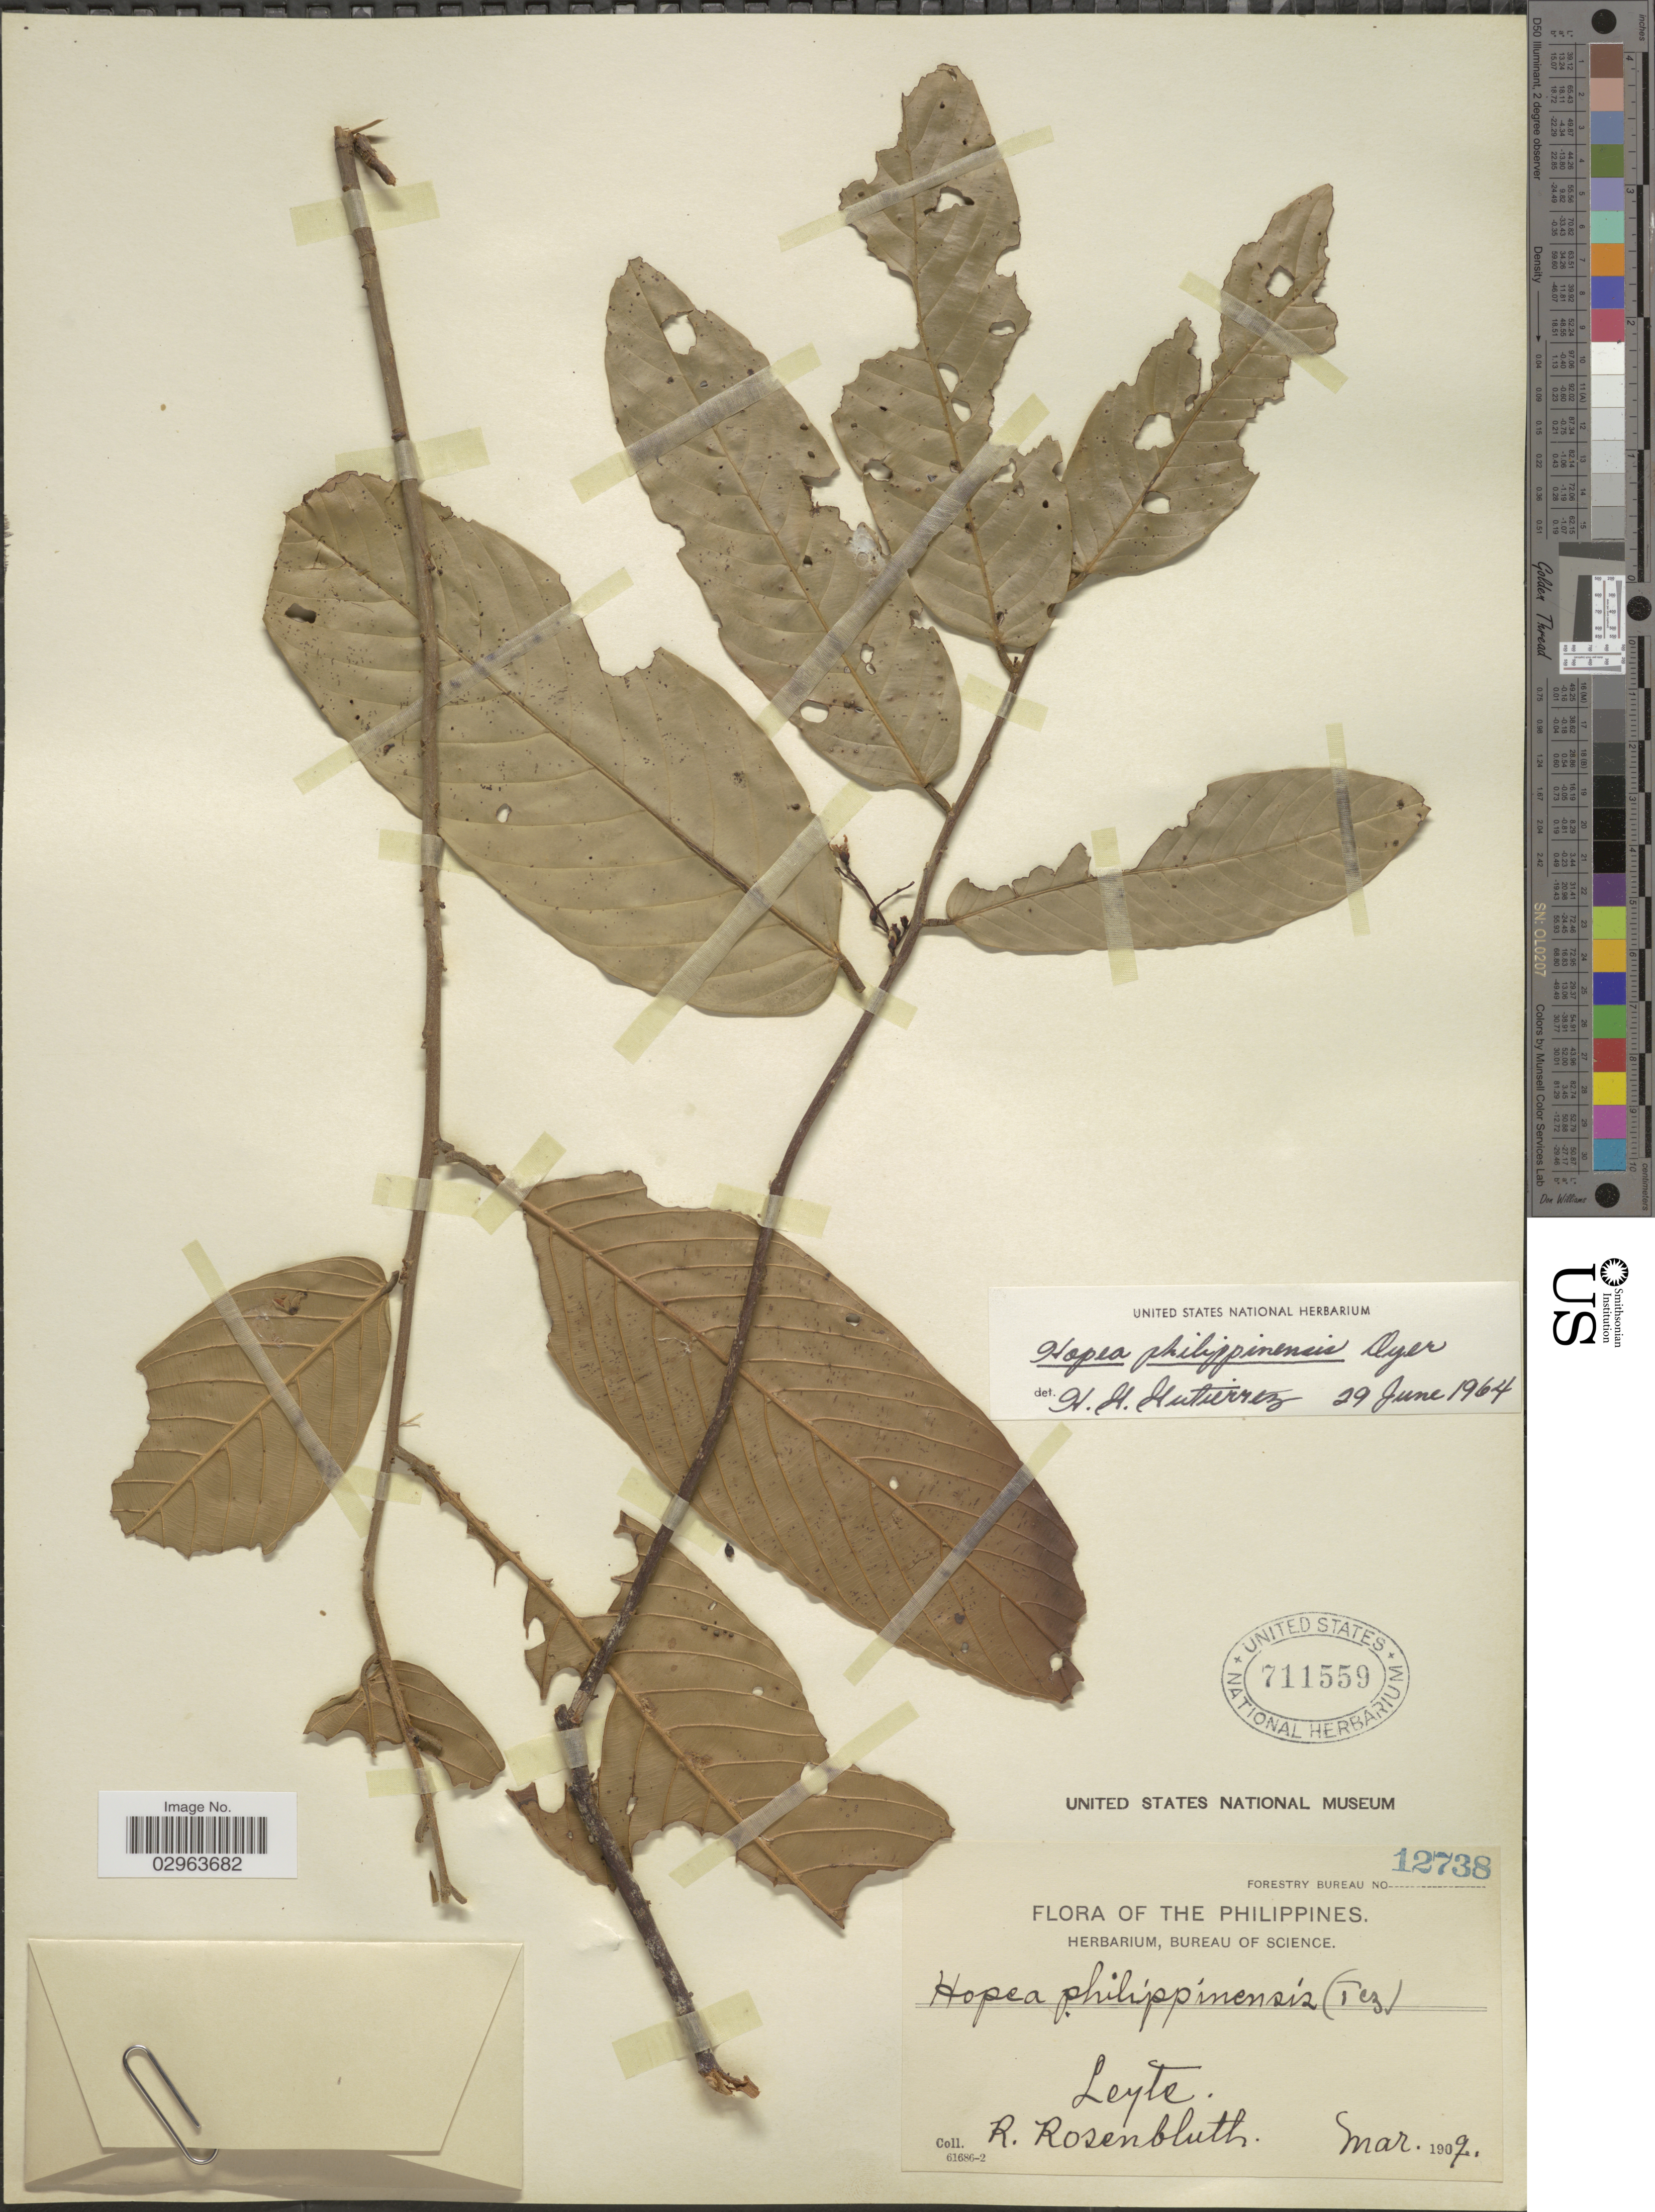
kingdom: Plantae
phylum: Tracheophyta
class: Magnoliopsida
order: Malvales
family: Dipterocarpaceae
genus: Hopea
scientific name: Hopea philippinensis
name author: Dyer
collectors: R. Rosenbluth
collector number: Forestry Bureau 12738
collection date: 1907-03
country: Philippines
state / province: Eastern Visayas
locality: Leyte.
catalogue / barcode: US 711559